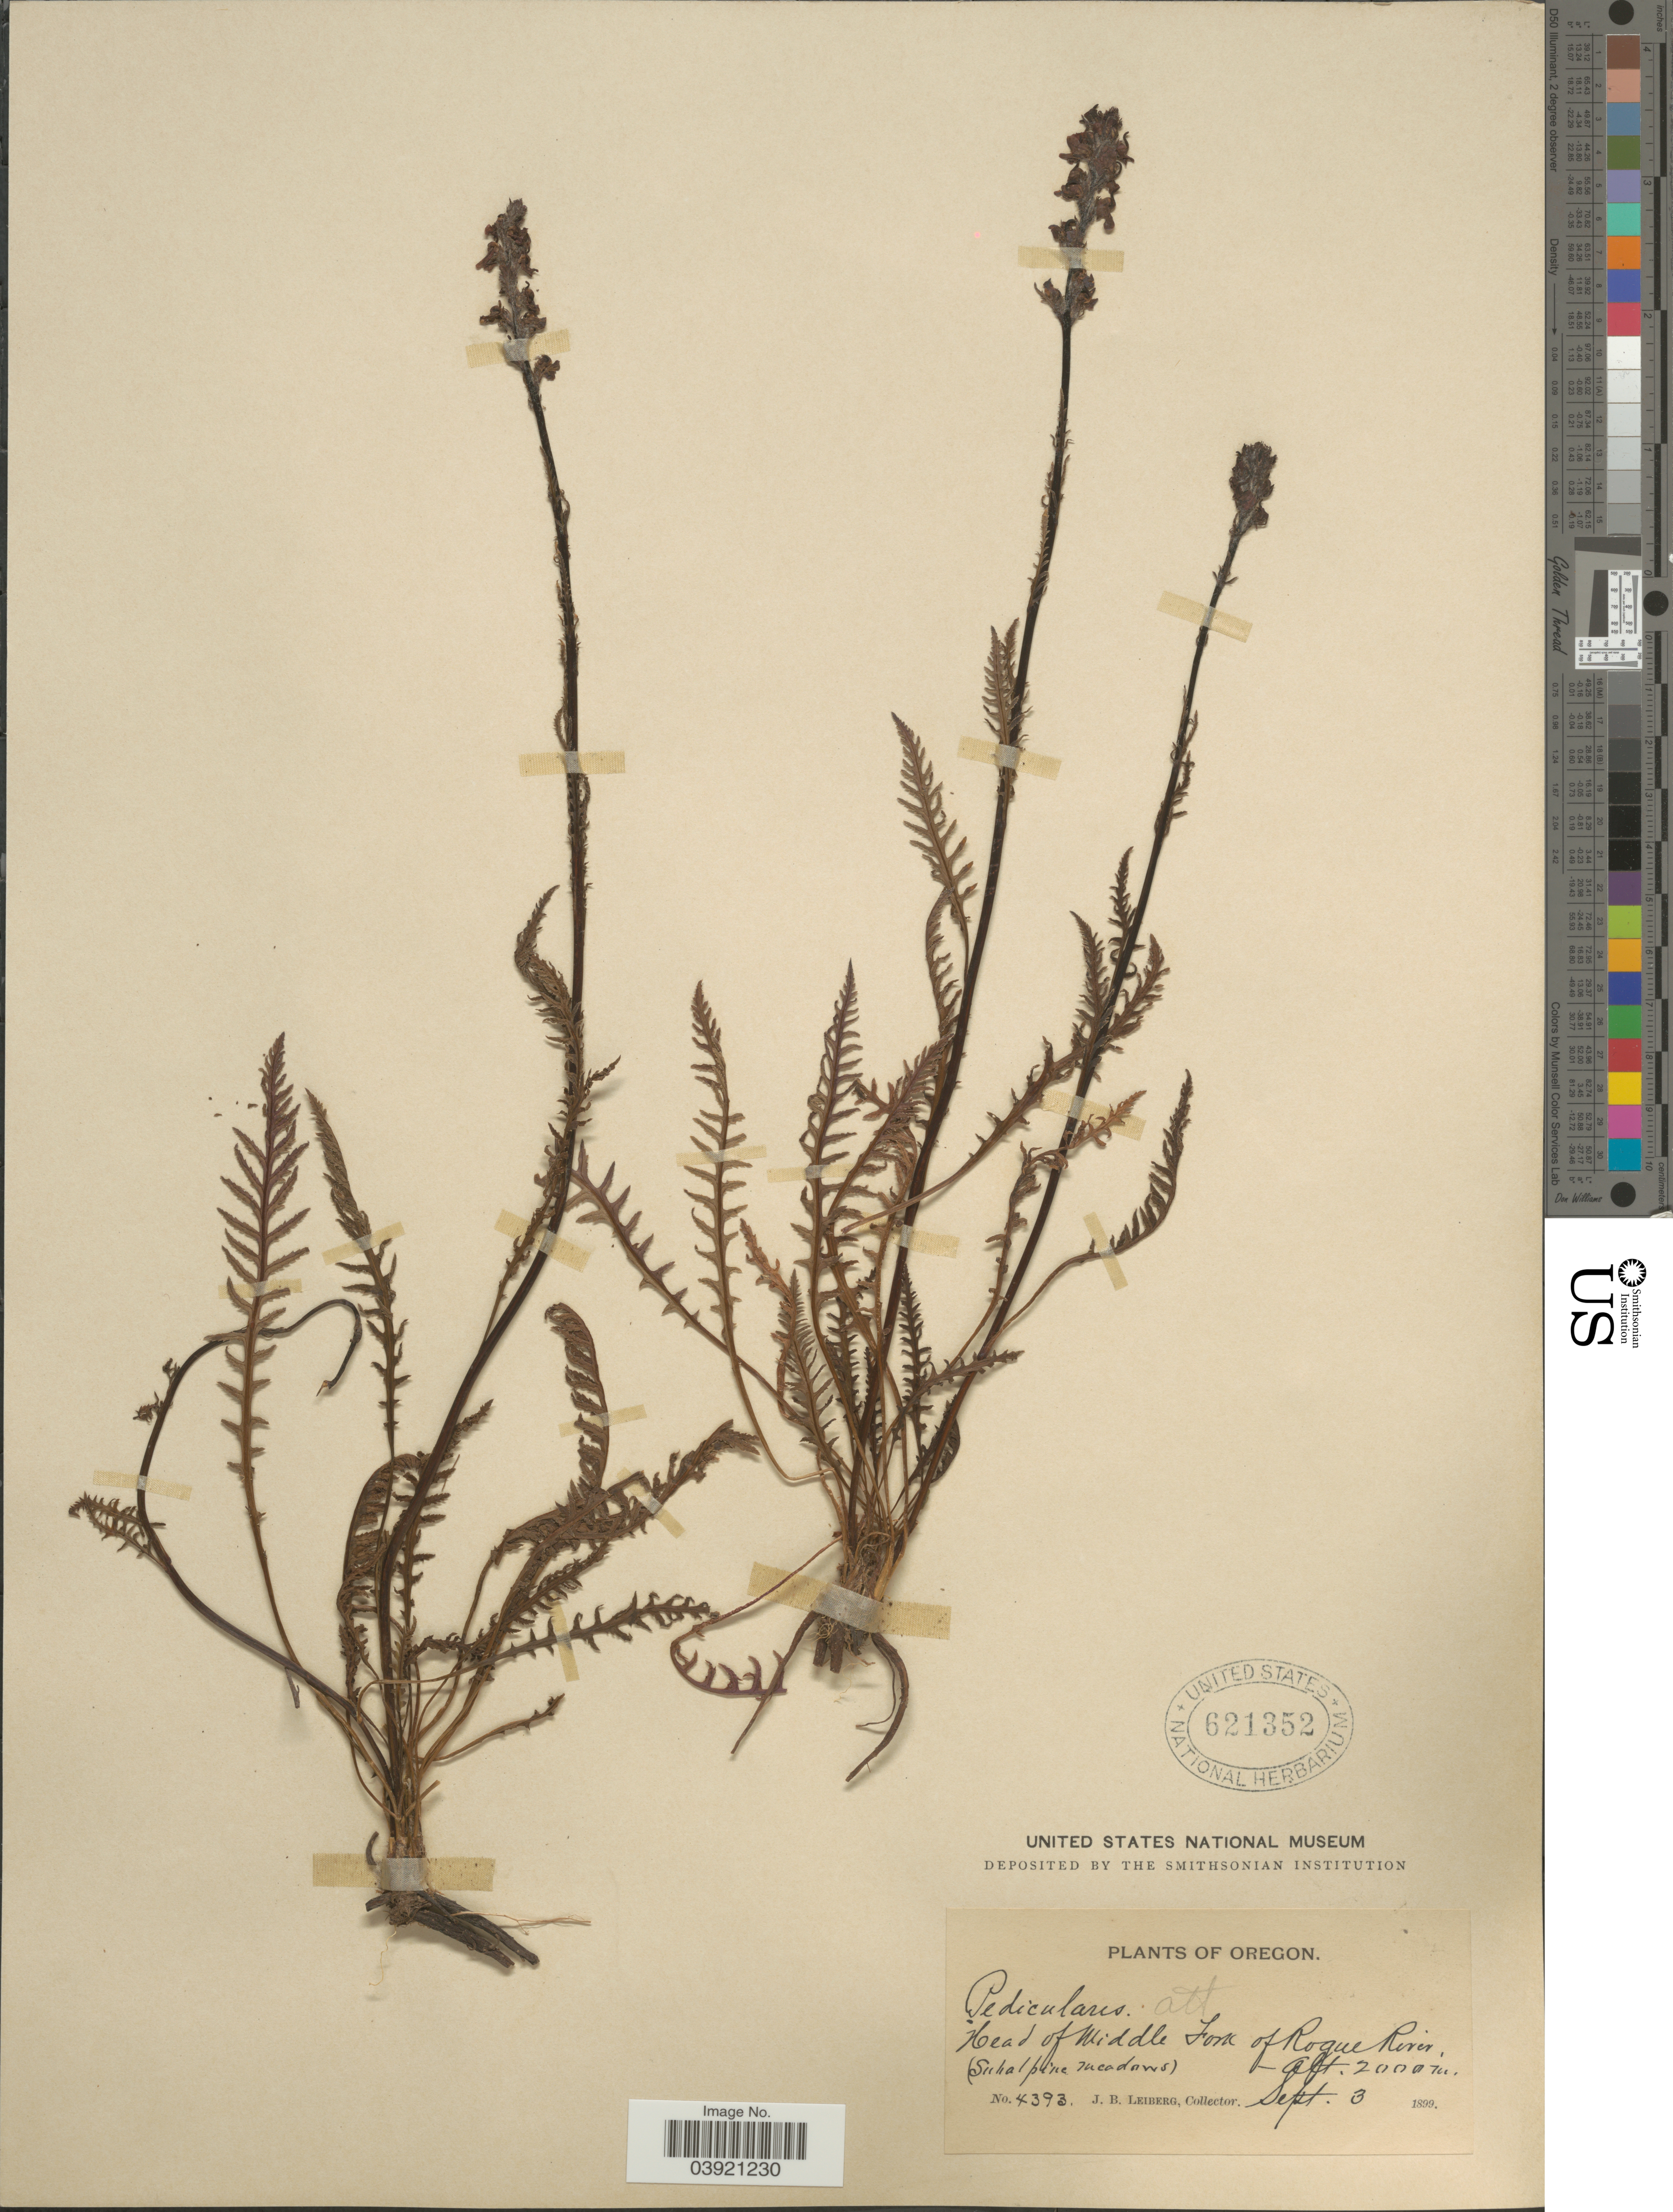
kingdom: Plantae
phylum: Tracheophyta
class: Magnoliopsida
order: Lamiales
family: Orobanchaceae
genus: Pedicularis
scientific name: Pedicularis attollens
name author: A. Gray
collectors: J. B. Leiberg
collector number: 4393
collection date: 1899-09-03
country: United States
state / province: Oregon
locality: Head of Middle Fork of Rogue River.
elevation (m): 2000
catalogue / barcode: US 621352